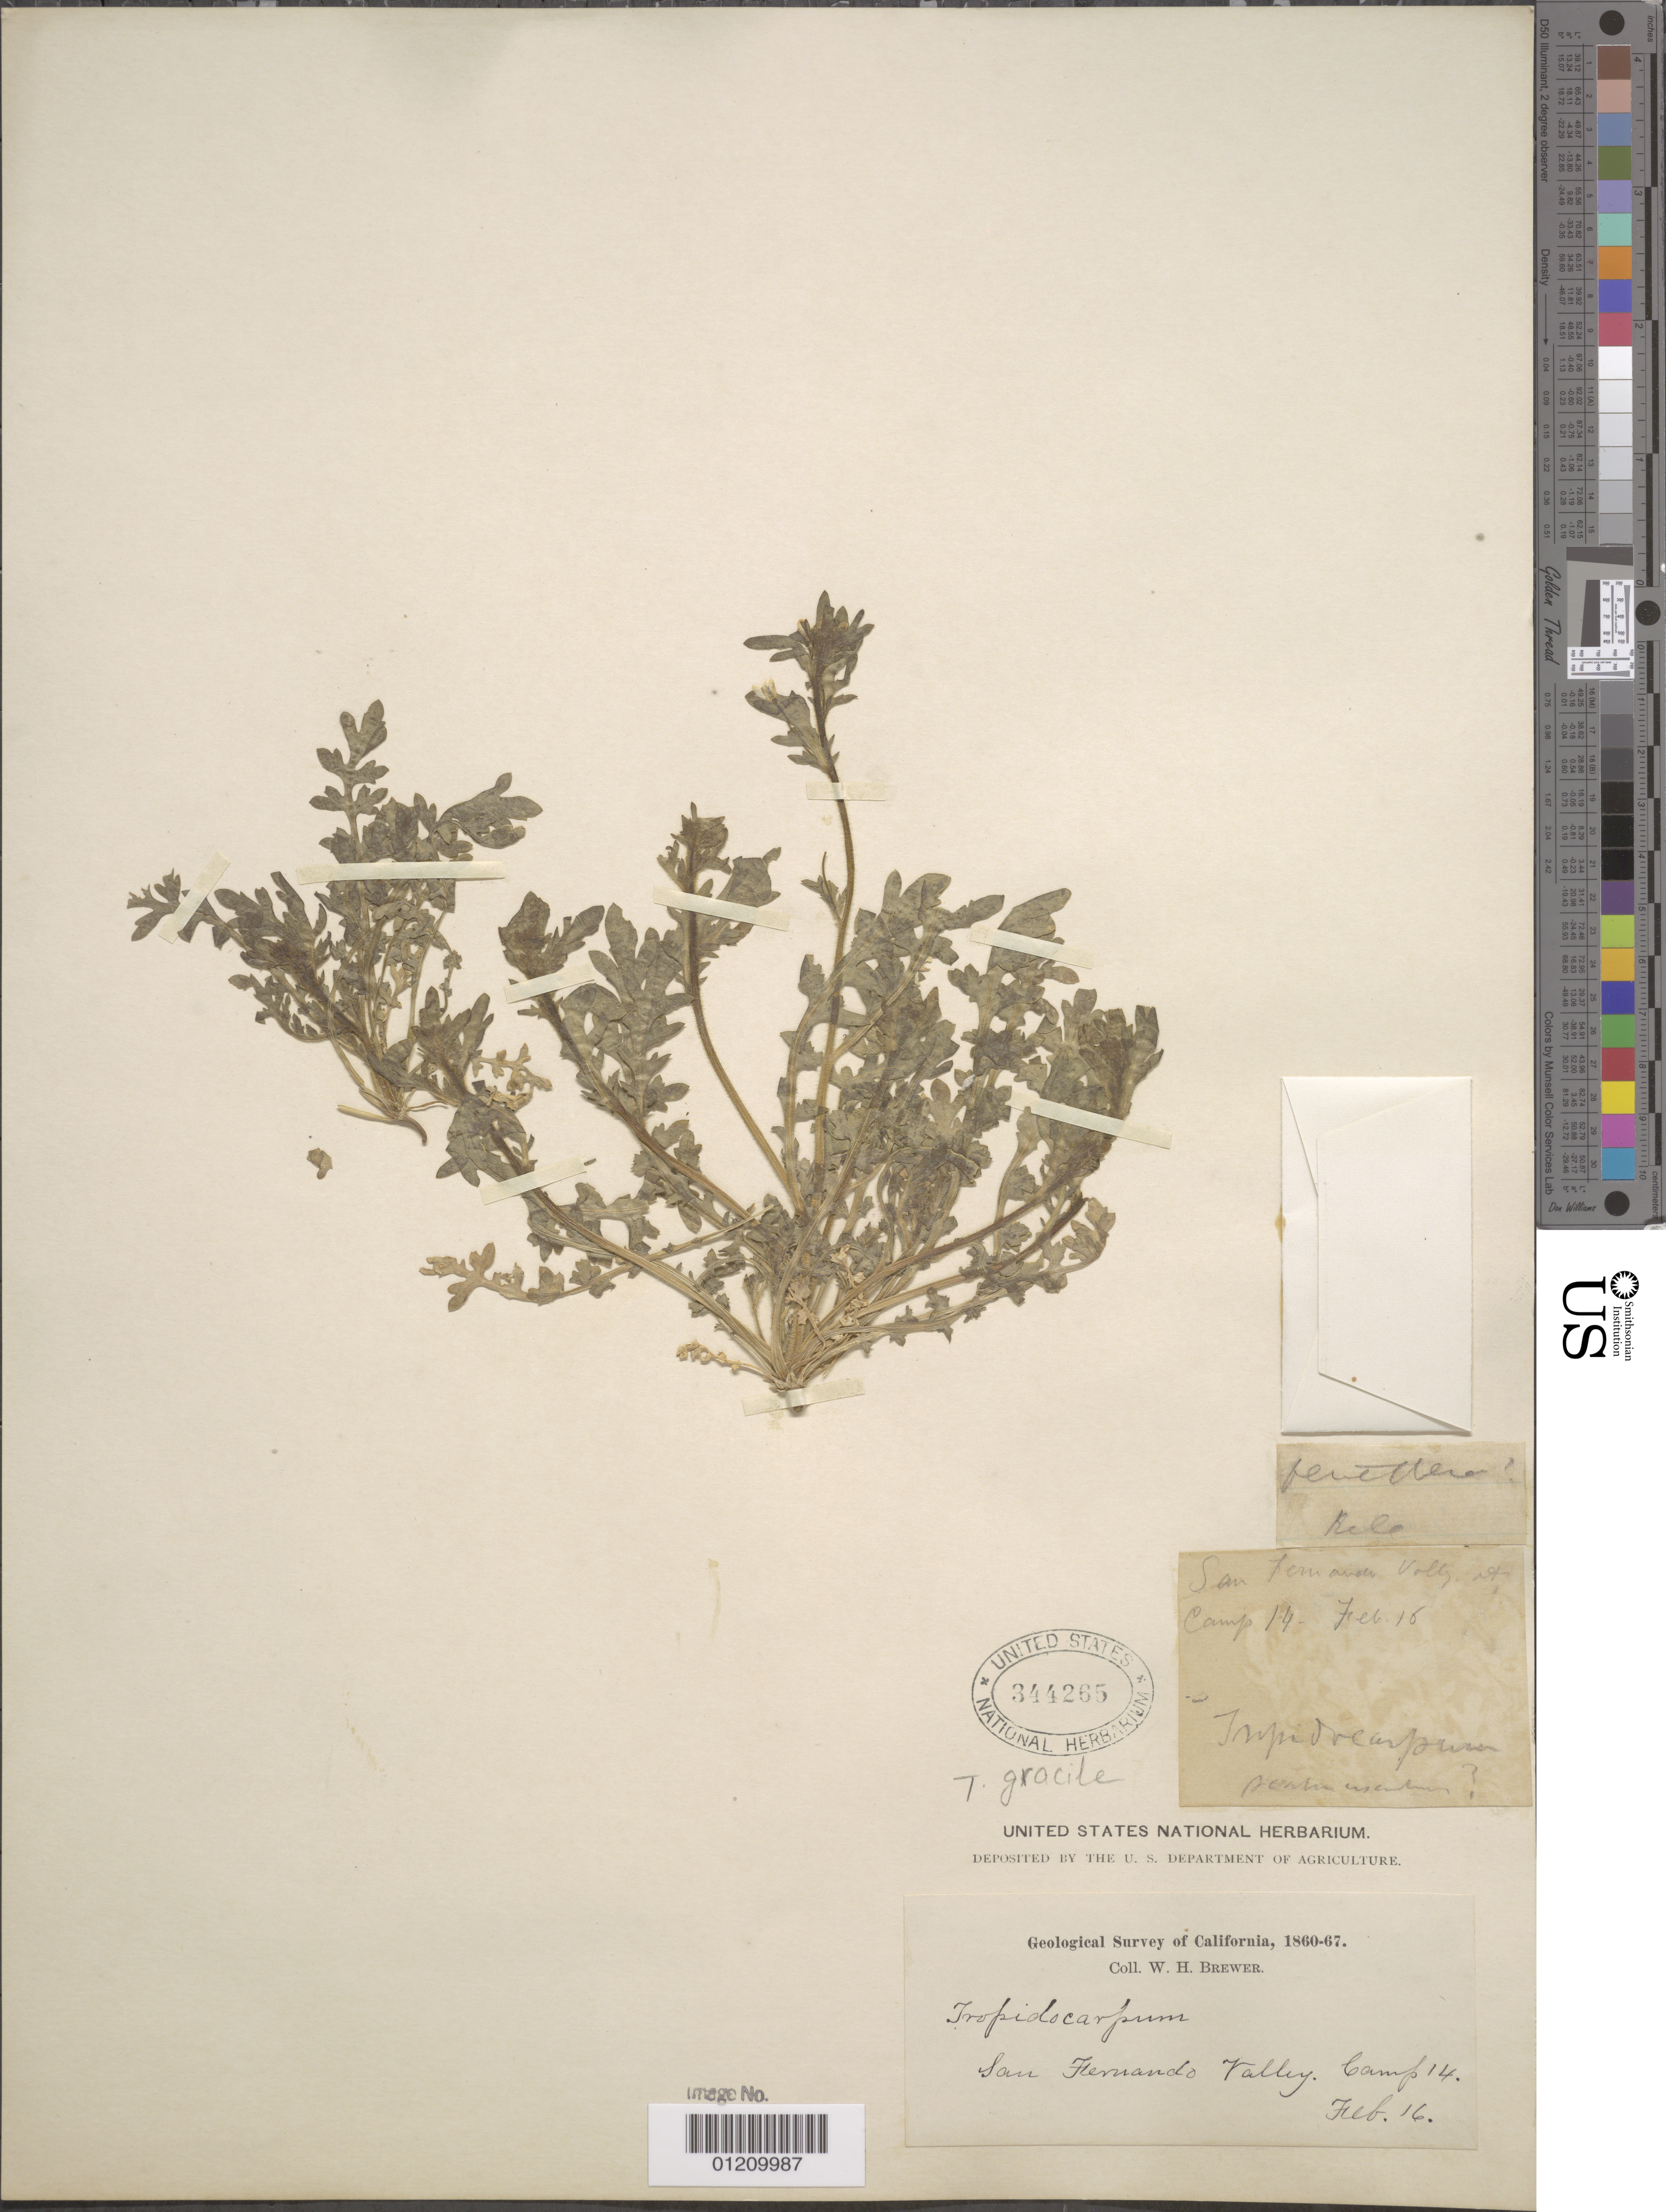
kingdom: Plantae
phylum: Tracheophyta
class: Magnoliopsida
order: Brassicales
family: Brassicaceae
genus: Tropidocarpum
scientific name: Tropidocarpum gracile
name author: Hook.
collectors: W. H. Brewer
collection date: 1860-02-16/1867-02-16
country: United States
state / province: California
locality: San Fernando Valley, Camp 14.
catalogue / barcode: US 344265